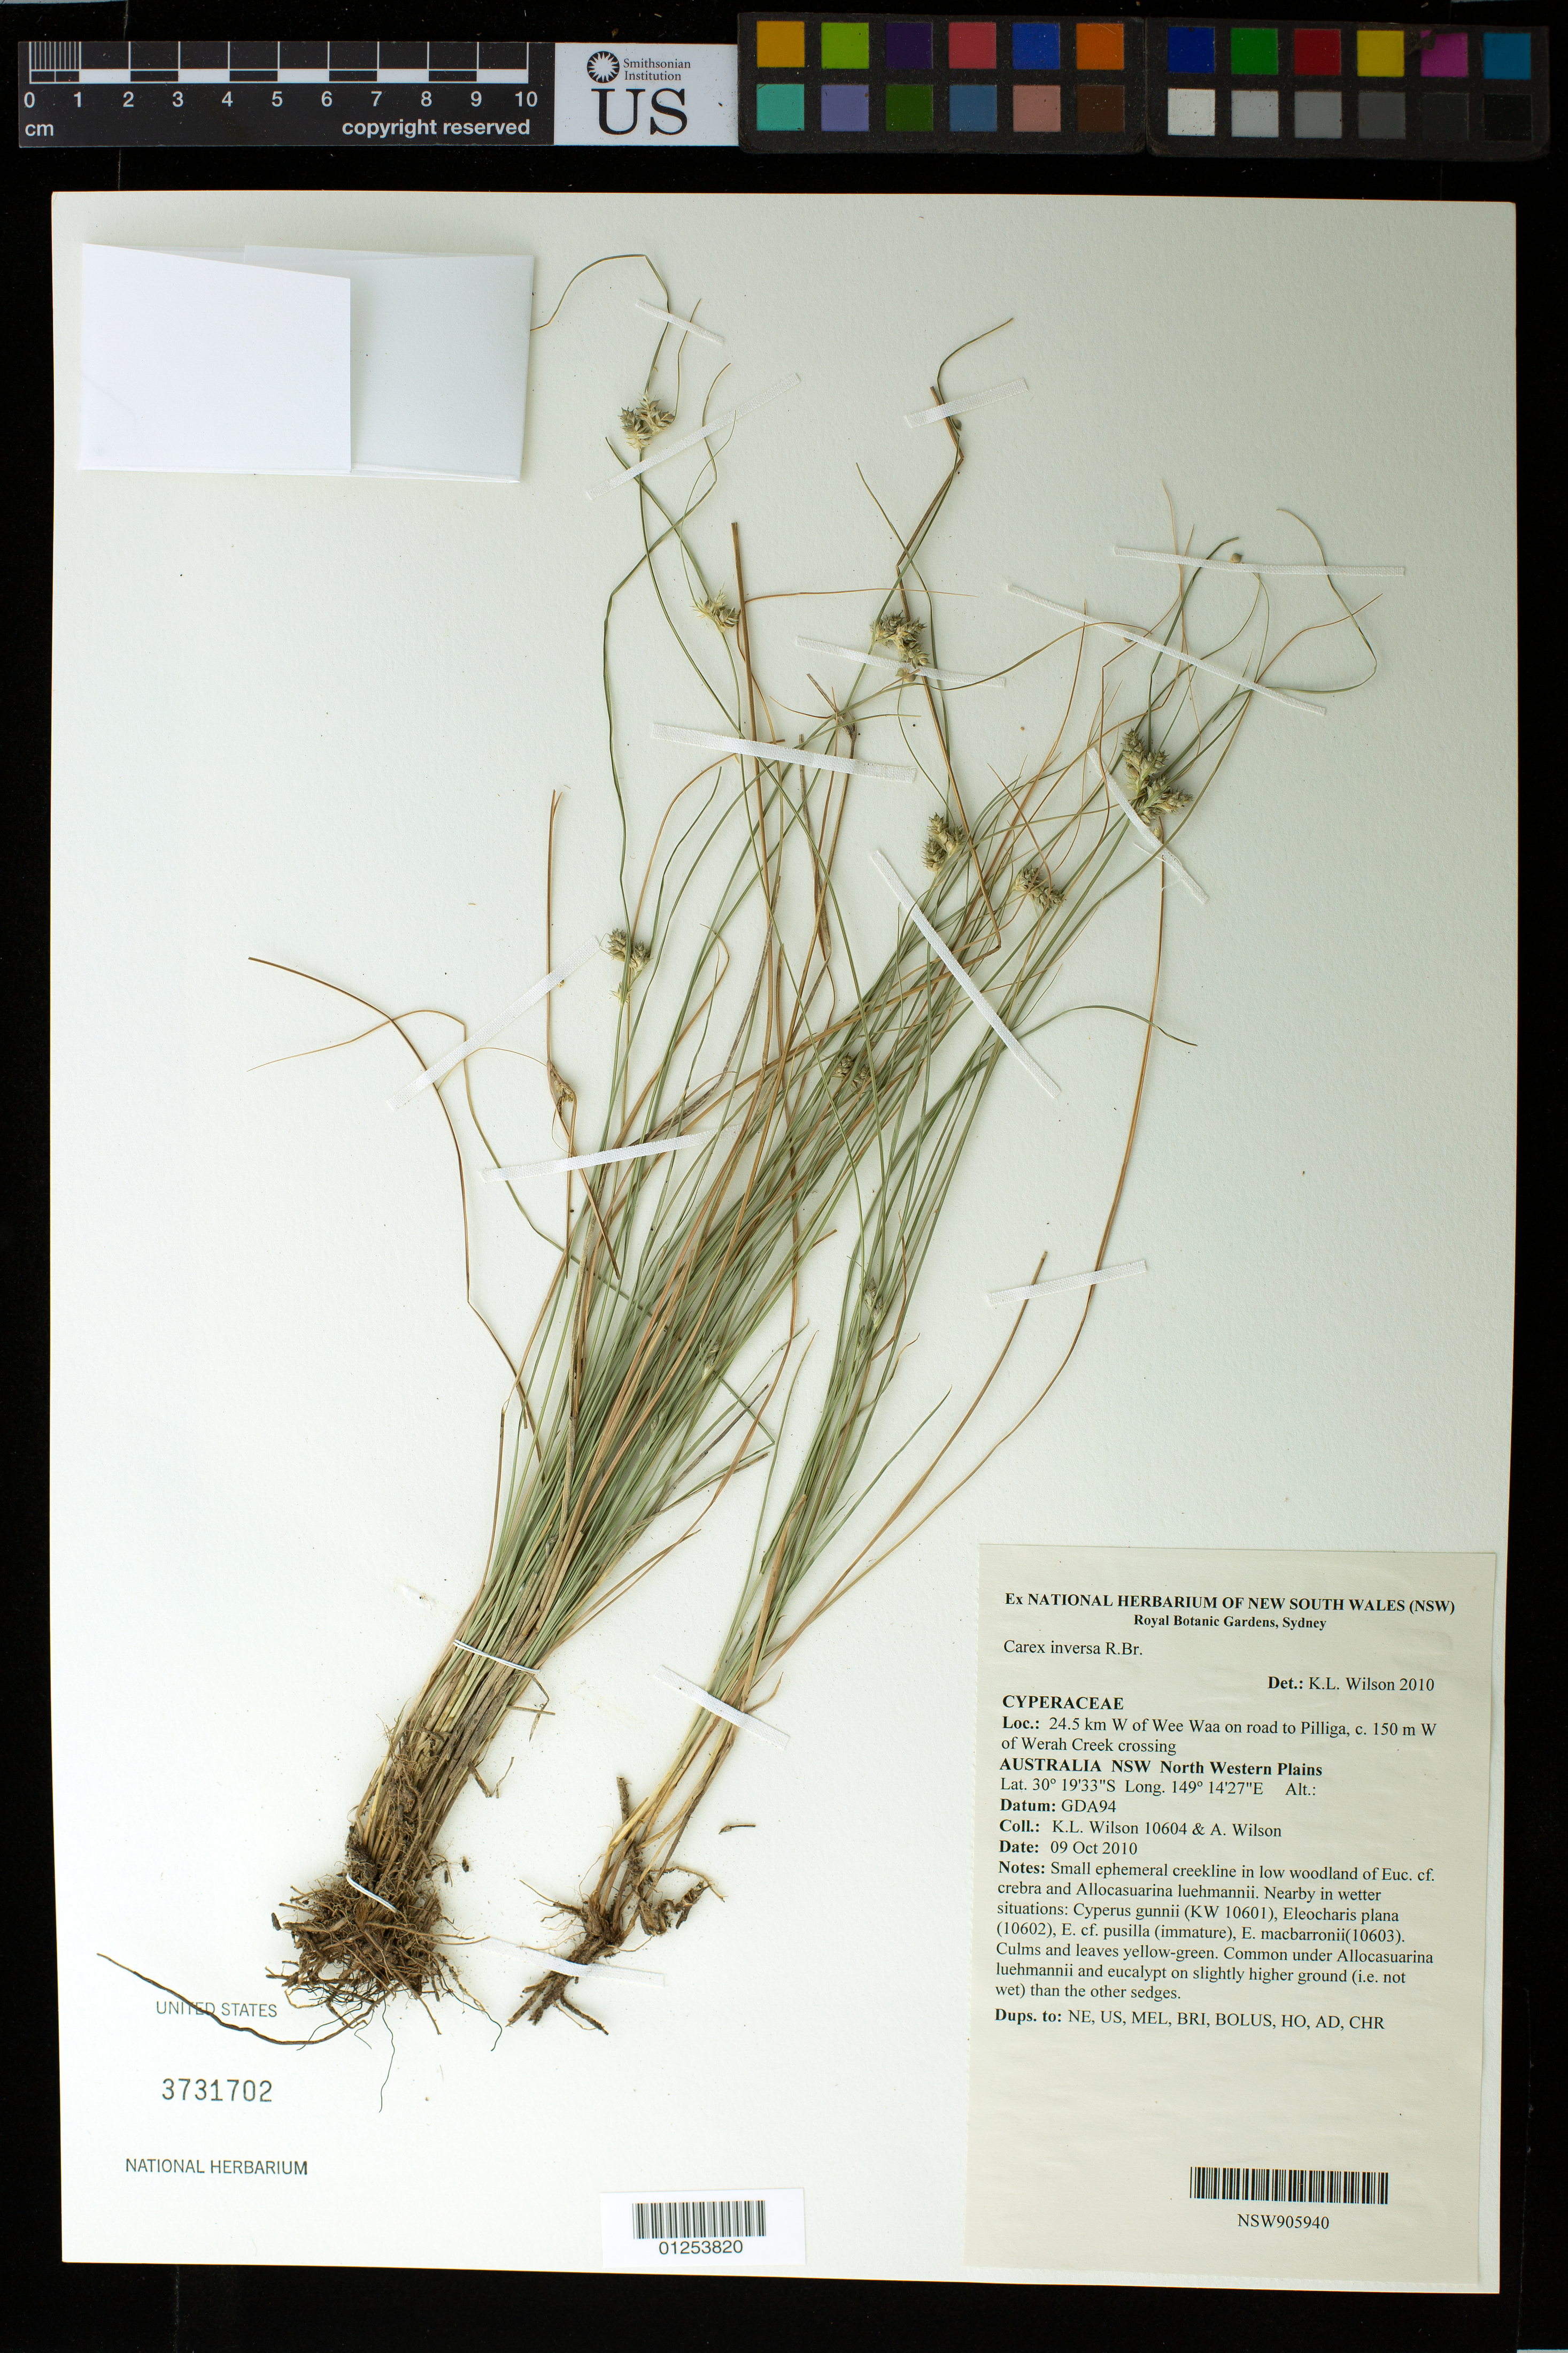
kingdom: Plantae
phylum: Tracheophyta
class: Liliopsida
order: Poales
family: Cyperaceae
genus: Carex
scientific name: Carex inversa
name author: R. Br.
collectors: K. L. Wilson & A. Wilson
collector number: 10604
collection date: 2010-10-09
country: Australia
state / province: New South Wales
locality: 24.5 km W of Wee Waa on road to Pilliga, c. 150 m W of Werah Creek crossing.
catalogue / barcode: US 3731702